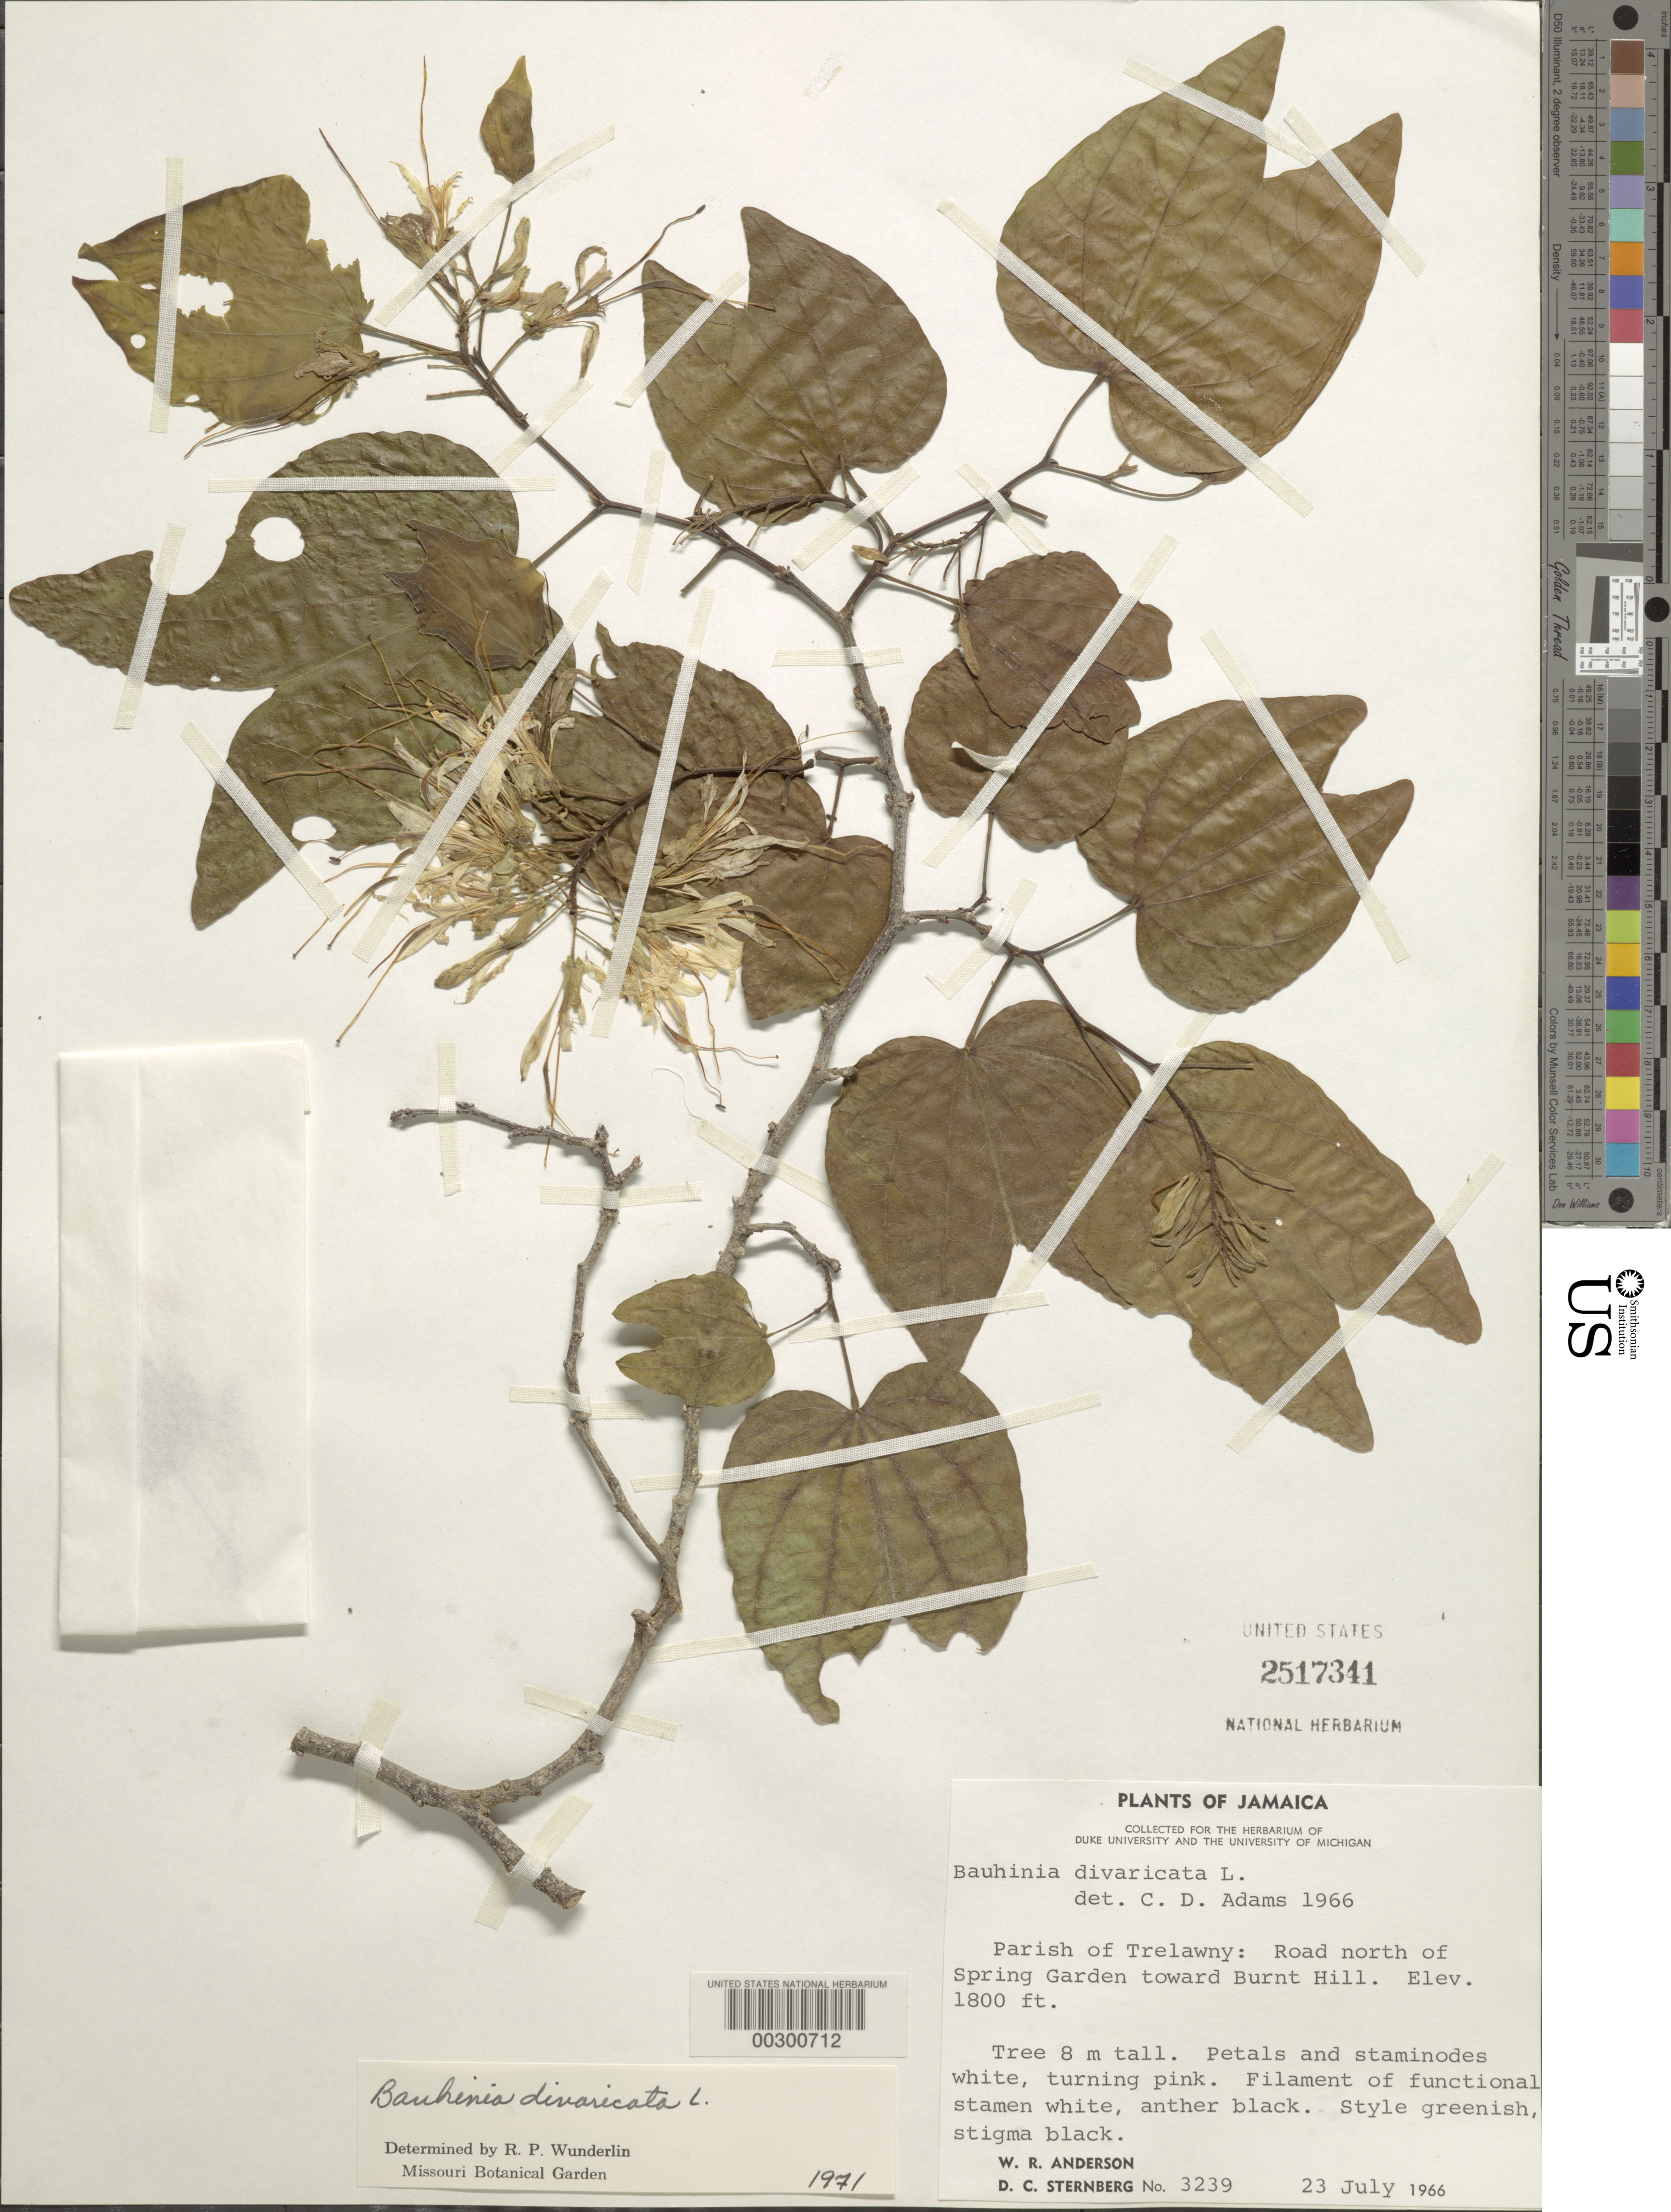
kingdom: Plantae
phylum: Tracheophyta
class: Magnoliopsida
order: Fabales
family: Fabaceae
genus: Bauhinia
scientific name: Bauhinia divaricata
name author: L.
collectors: W. R. Anderson & D. Sternberg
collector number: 3239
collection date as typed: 23 Jul 1966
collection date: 1966-07-23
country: Jamaica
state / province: Trelawny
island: Greater Antilles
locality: Road n of spring garden toward burnt hill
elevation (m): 549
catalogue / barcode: US 2517341